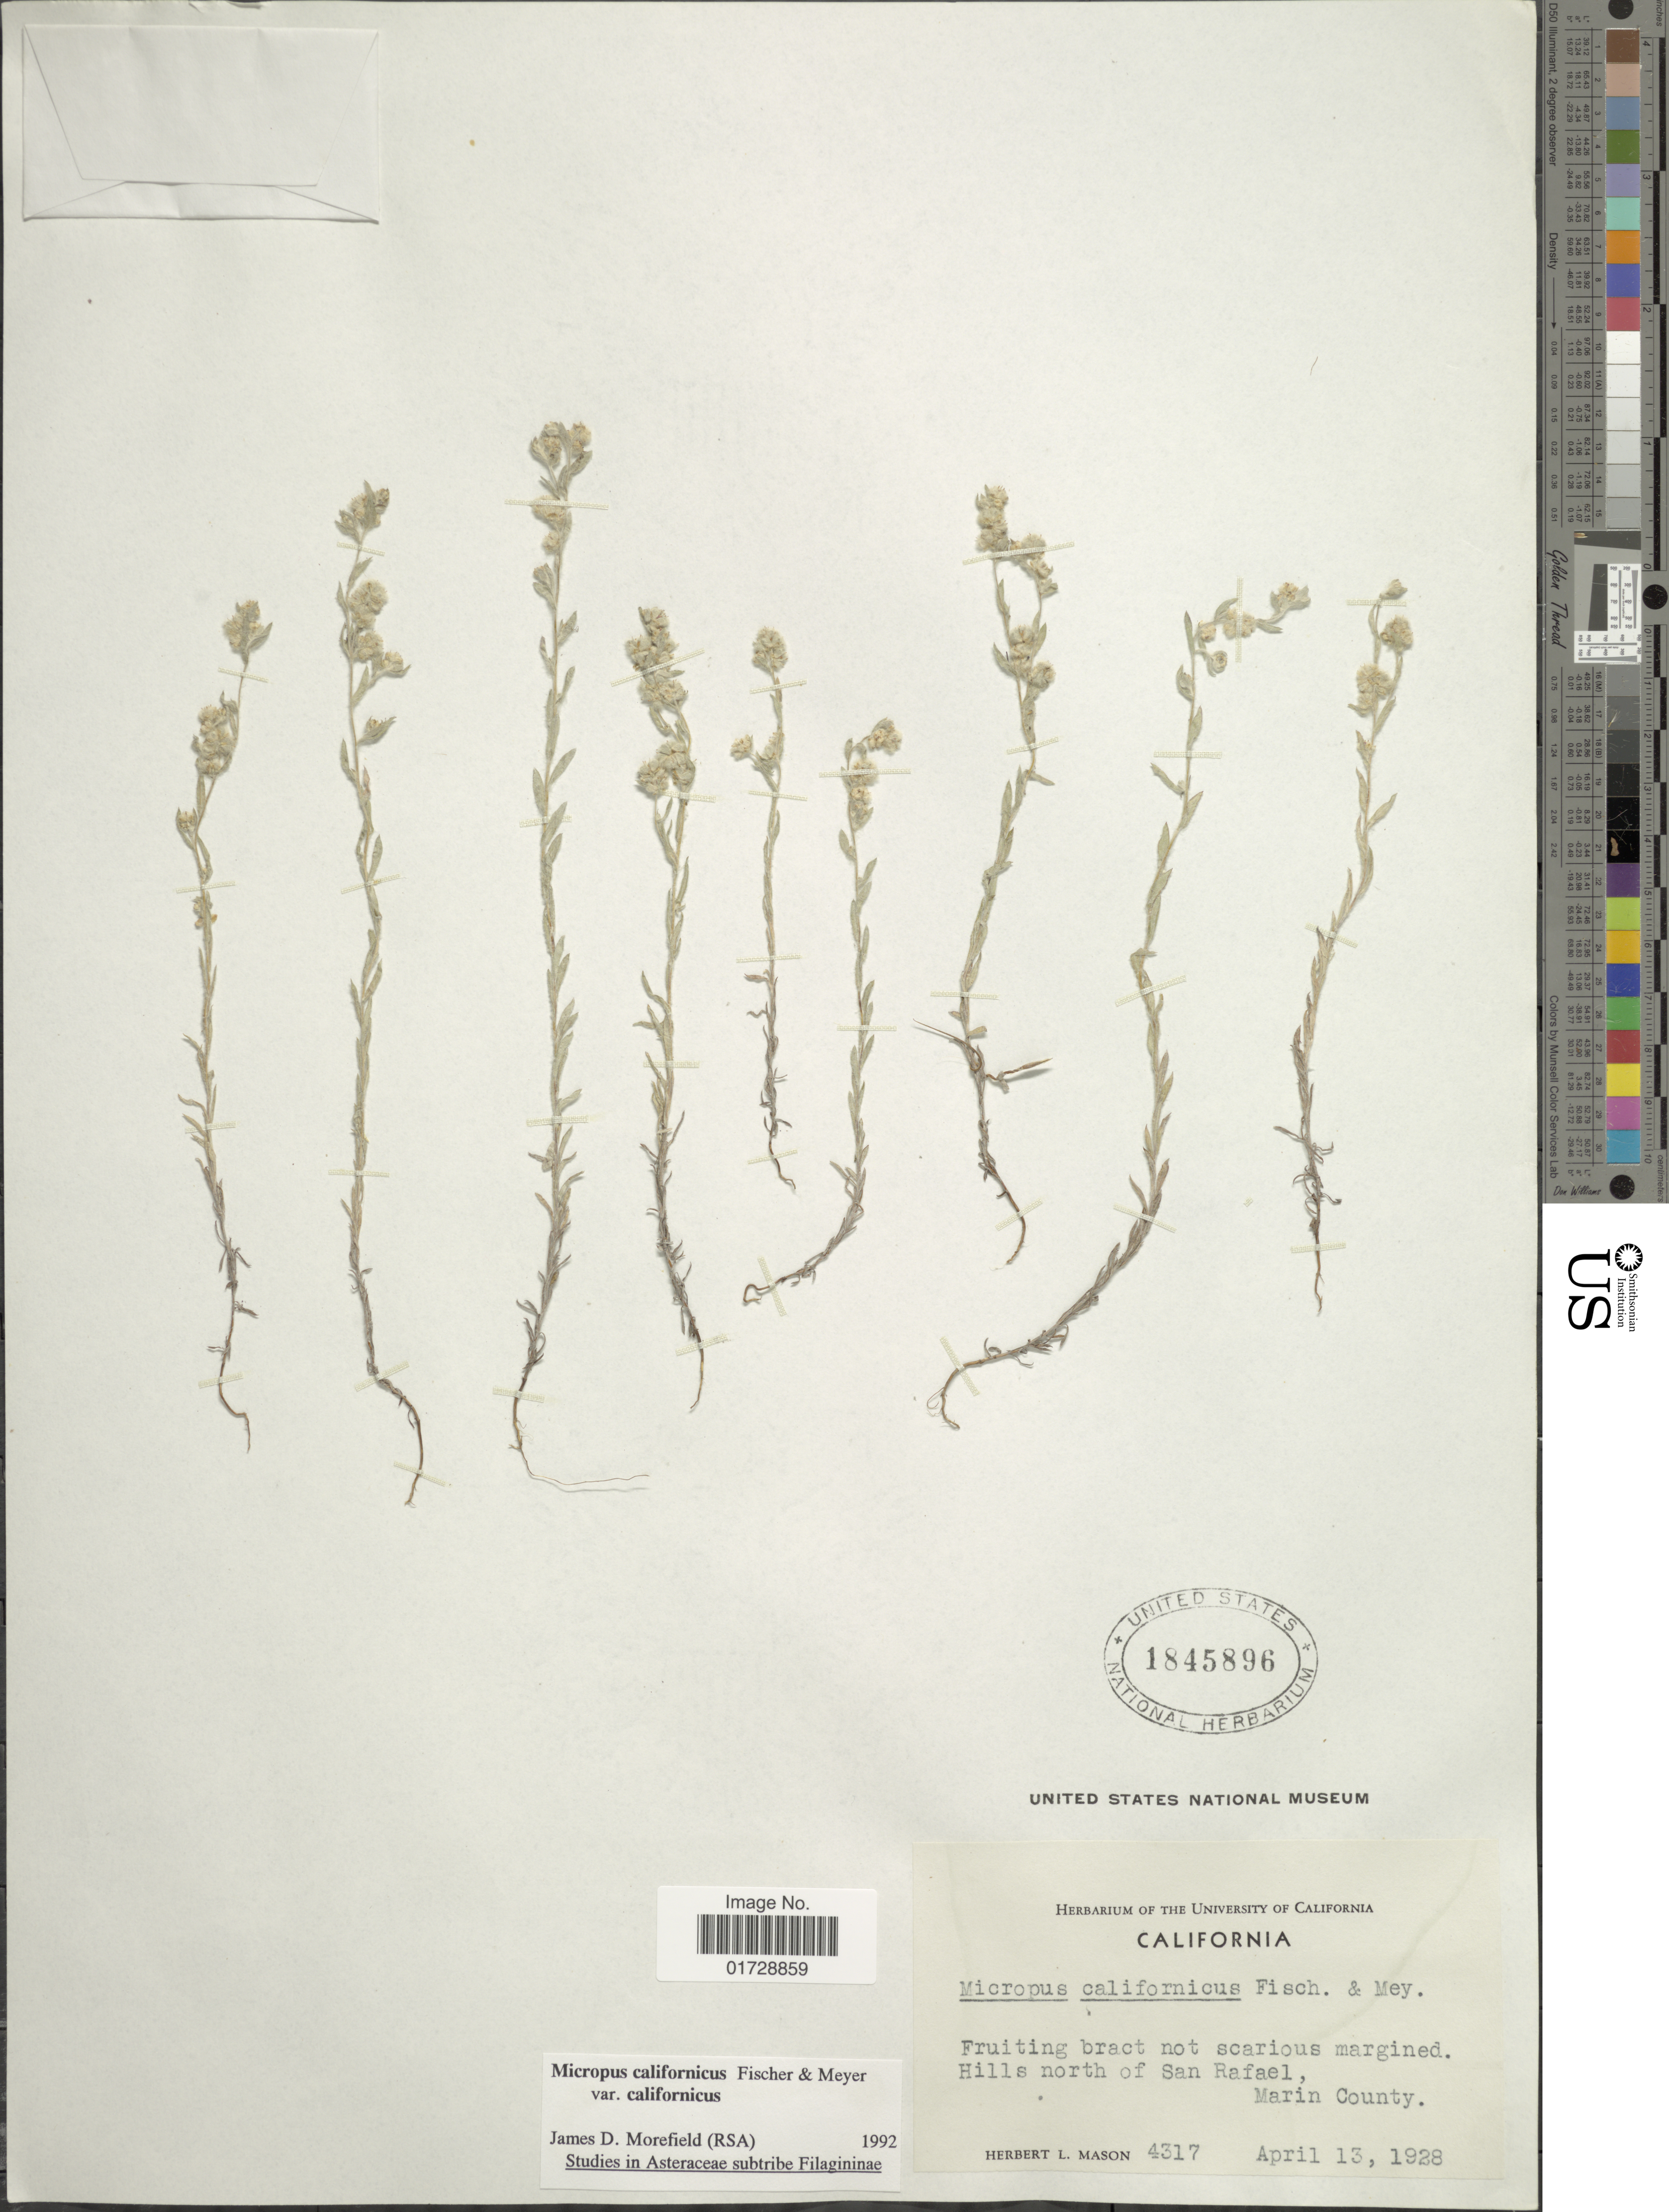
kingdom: Plantae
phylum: Tracheophyta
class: Magnoliopsida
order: Asterales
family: Asteraceae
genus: Micropus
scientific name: Micropus californicus var. californicus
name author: Fisch. & C.A. Mey.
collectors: H. L. Mason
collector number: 4317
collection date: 1928-04-13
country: United States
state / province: California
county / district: Marin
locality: Hills north of San Rafael, Marin County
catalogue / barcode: US 1845896